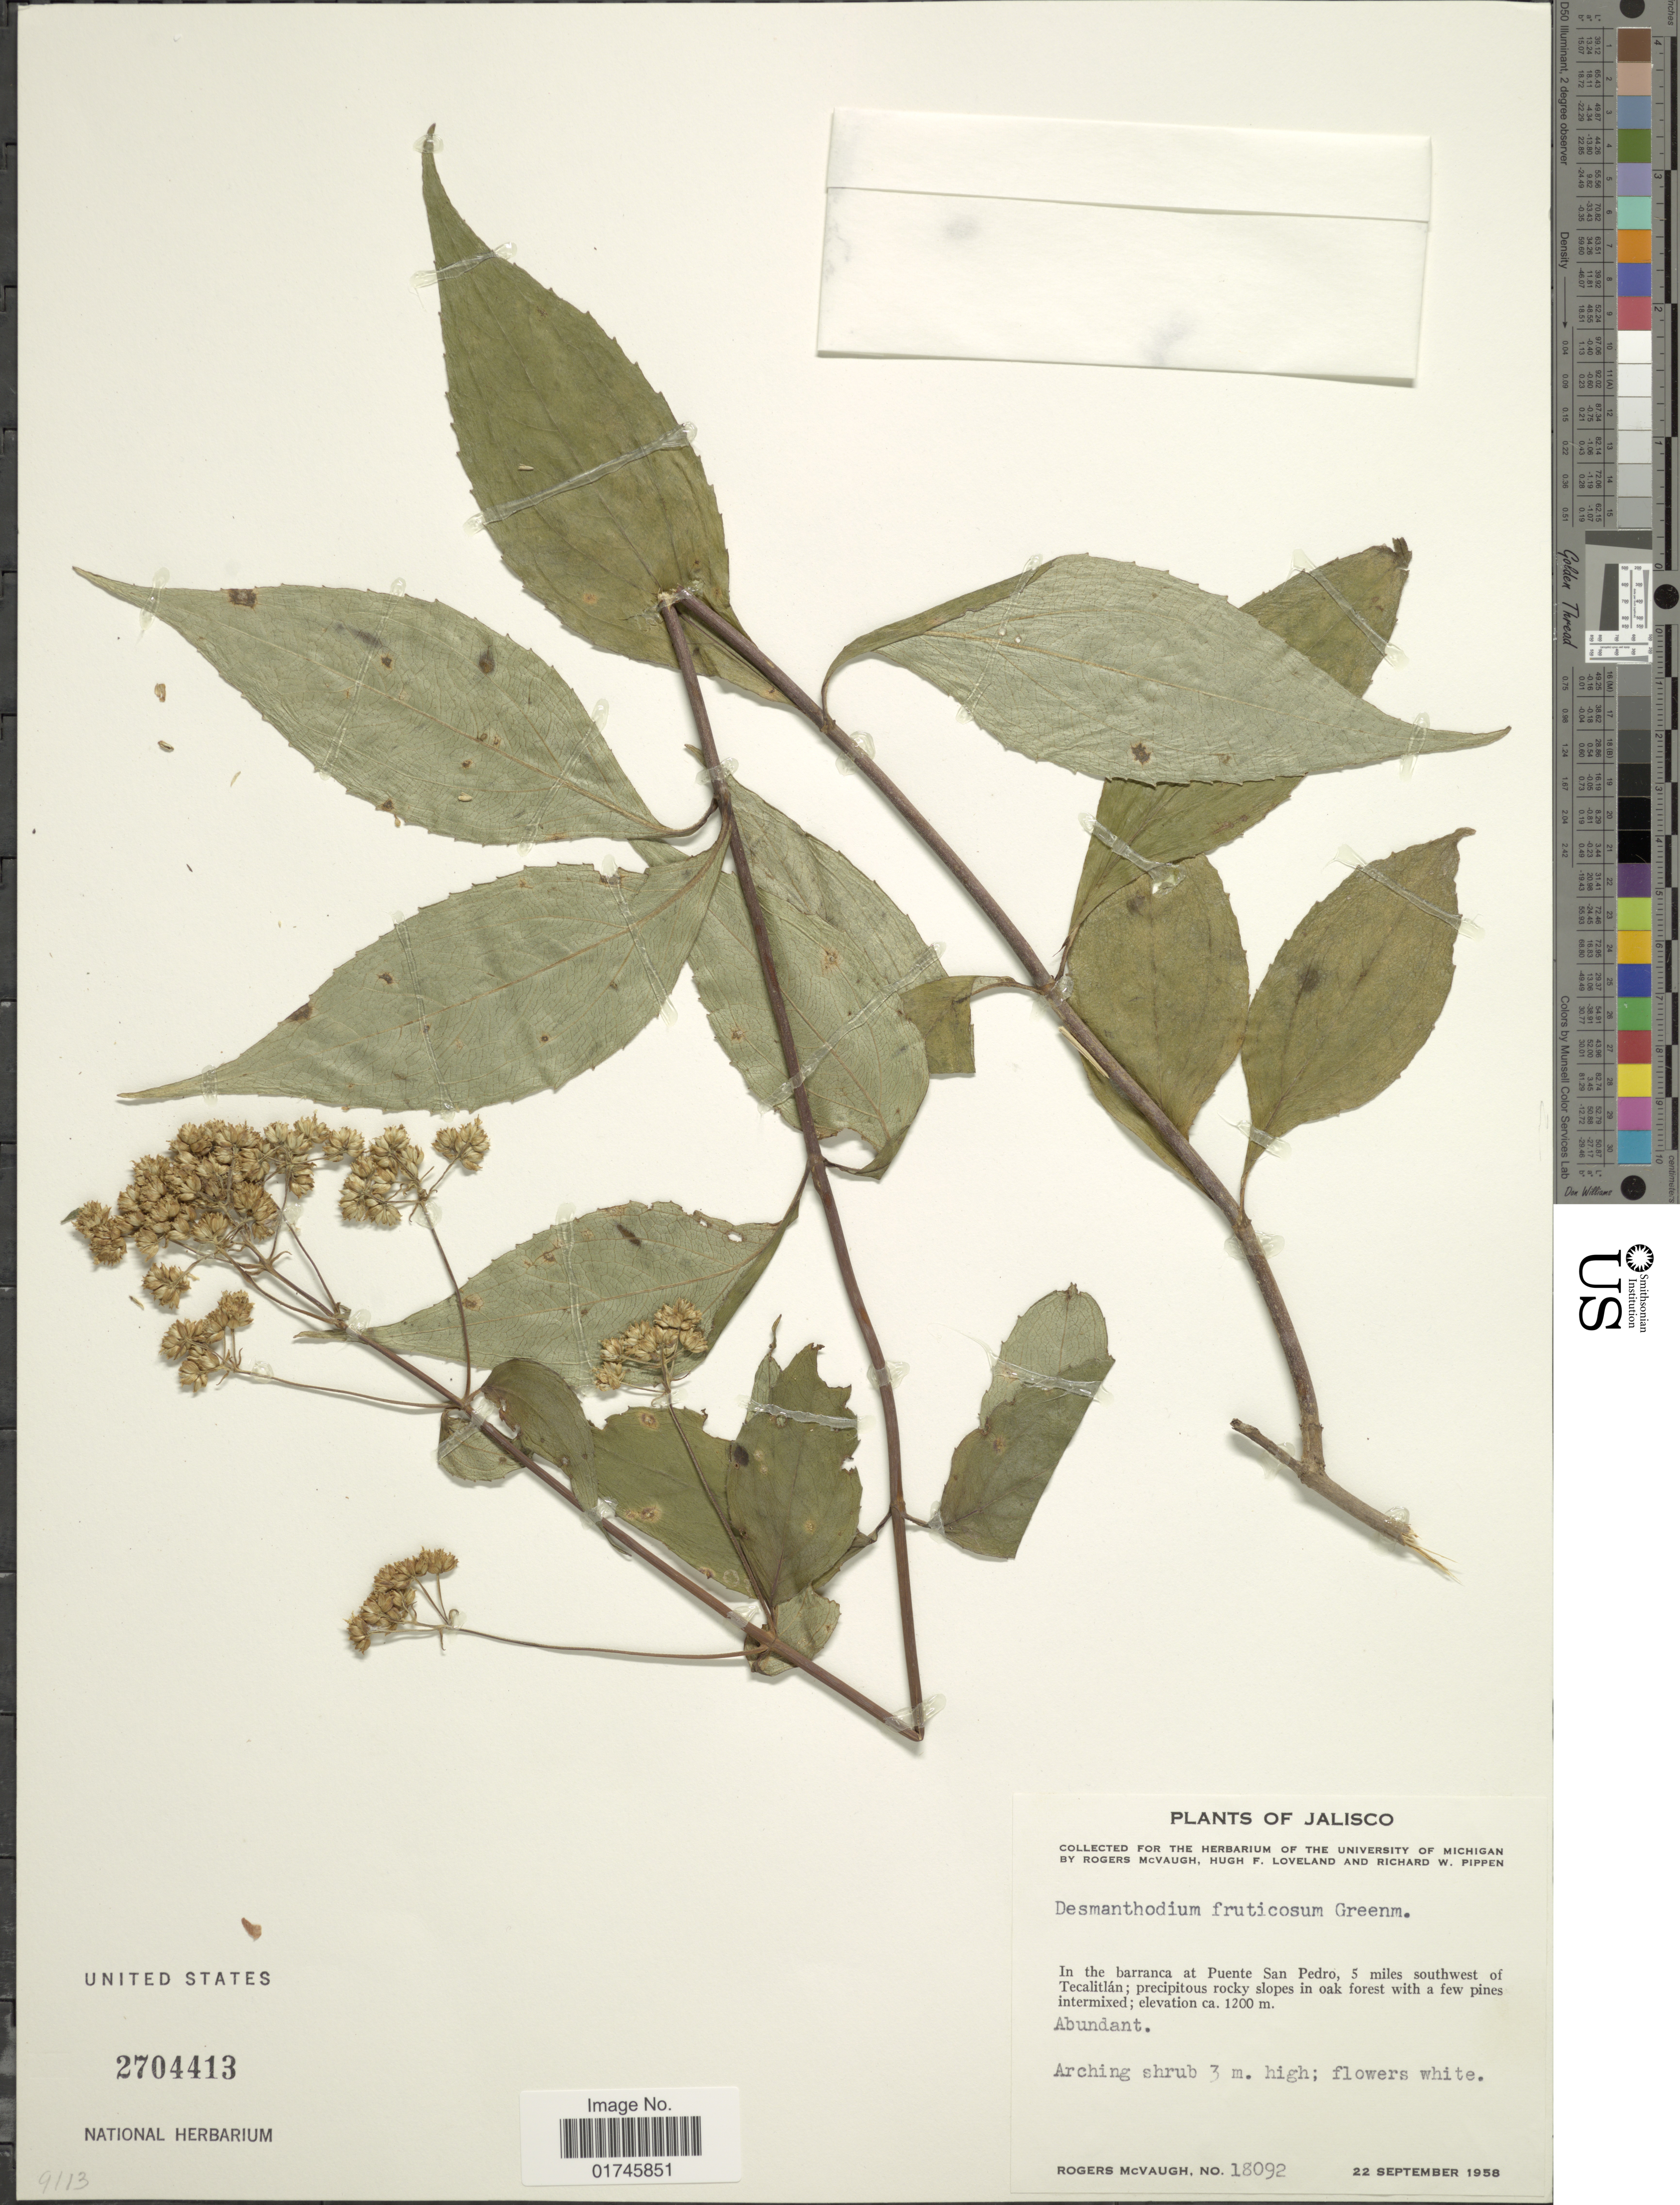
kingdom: Plantae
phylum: Tracheophyta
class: Magnoliopsida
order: Asterales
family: Asteraceae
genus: Desmanthodium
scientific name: Desmanthodium fruticosum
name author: Greenm.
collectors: R. McVaugh, H. Loveland & R. W. Pippen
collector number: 18092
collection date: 1958-09-22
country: Mexico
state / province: Jalisco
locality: In the barranca at Puente San Pedro, 5 miles southwest of Tecalitlan.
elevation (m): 1200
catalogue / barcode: US 2704413